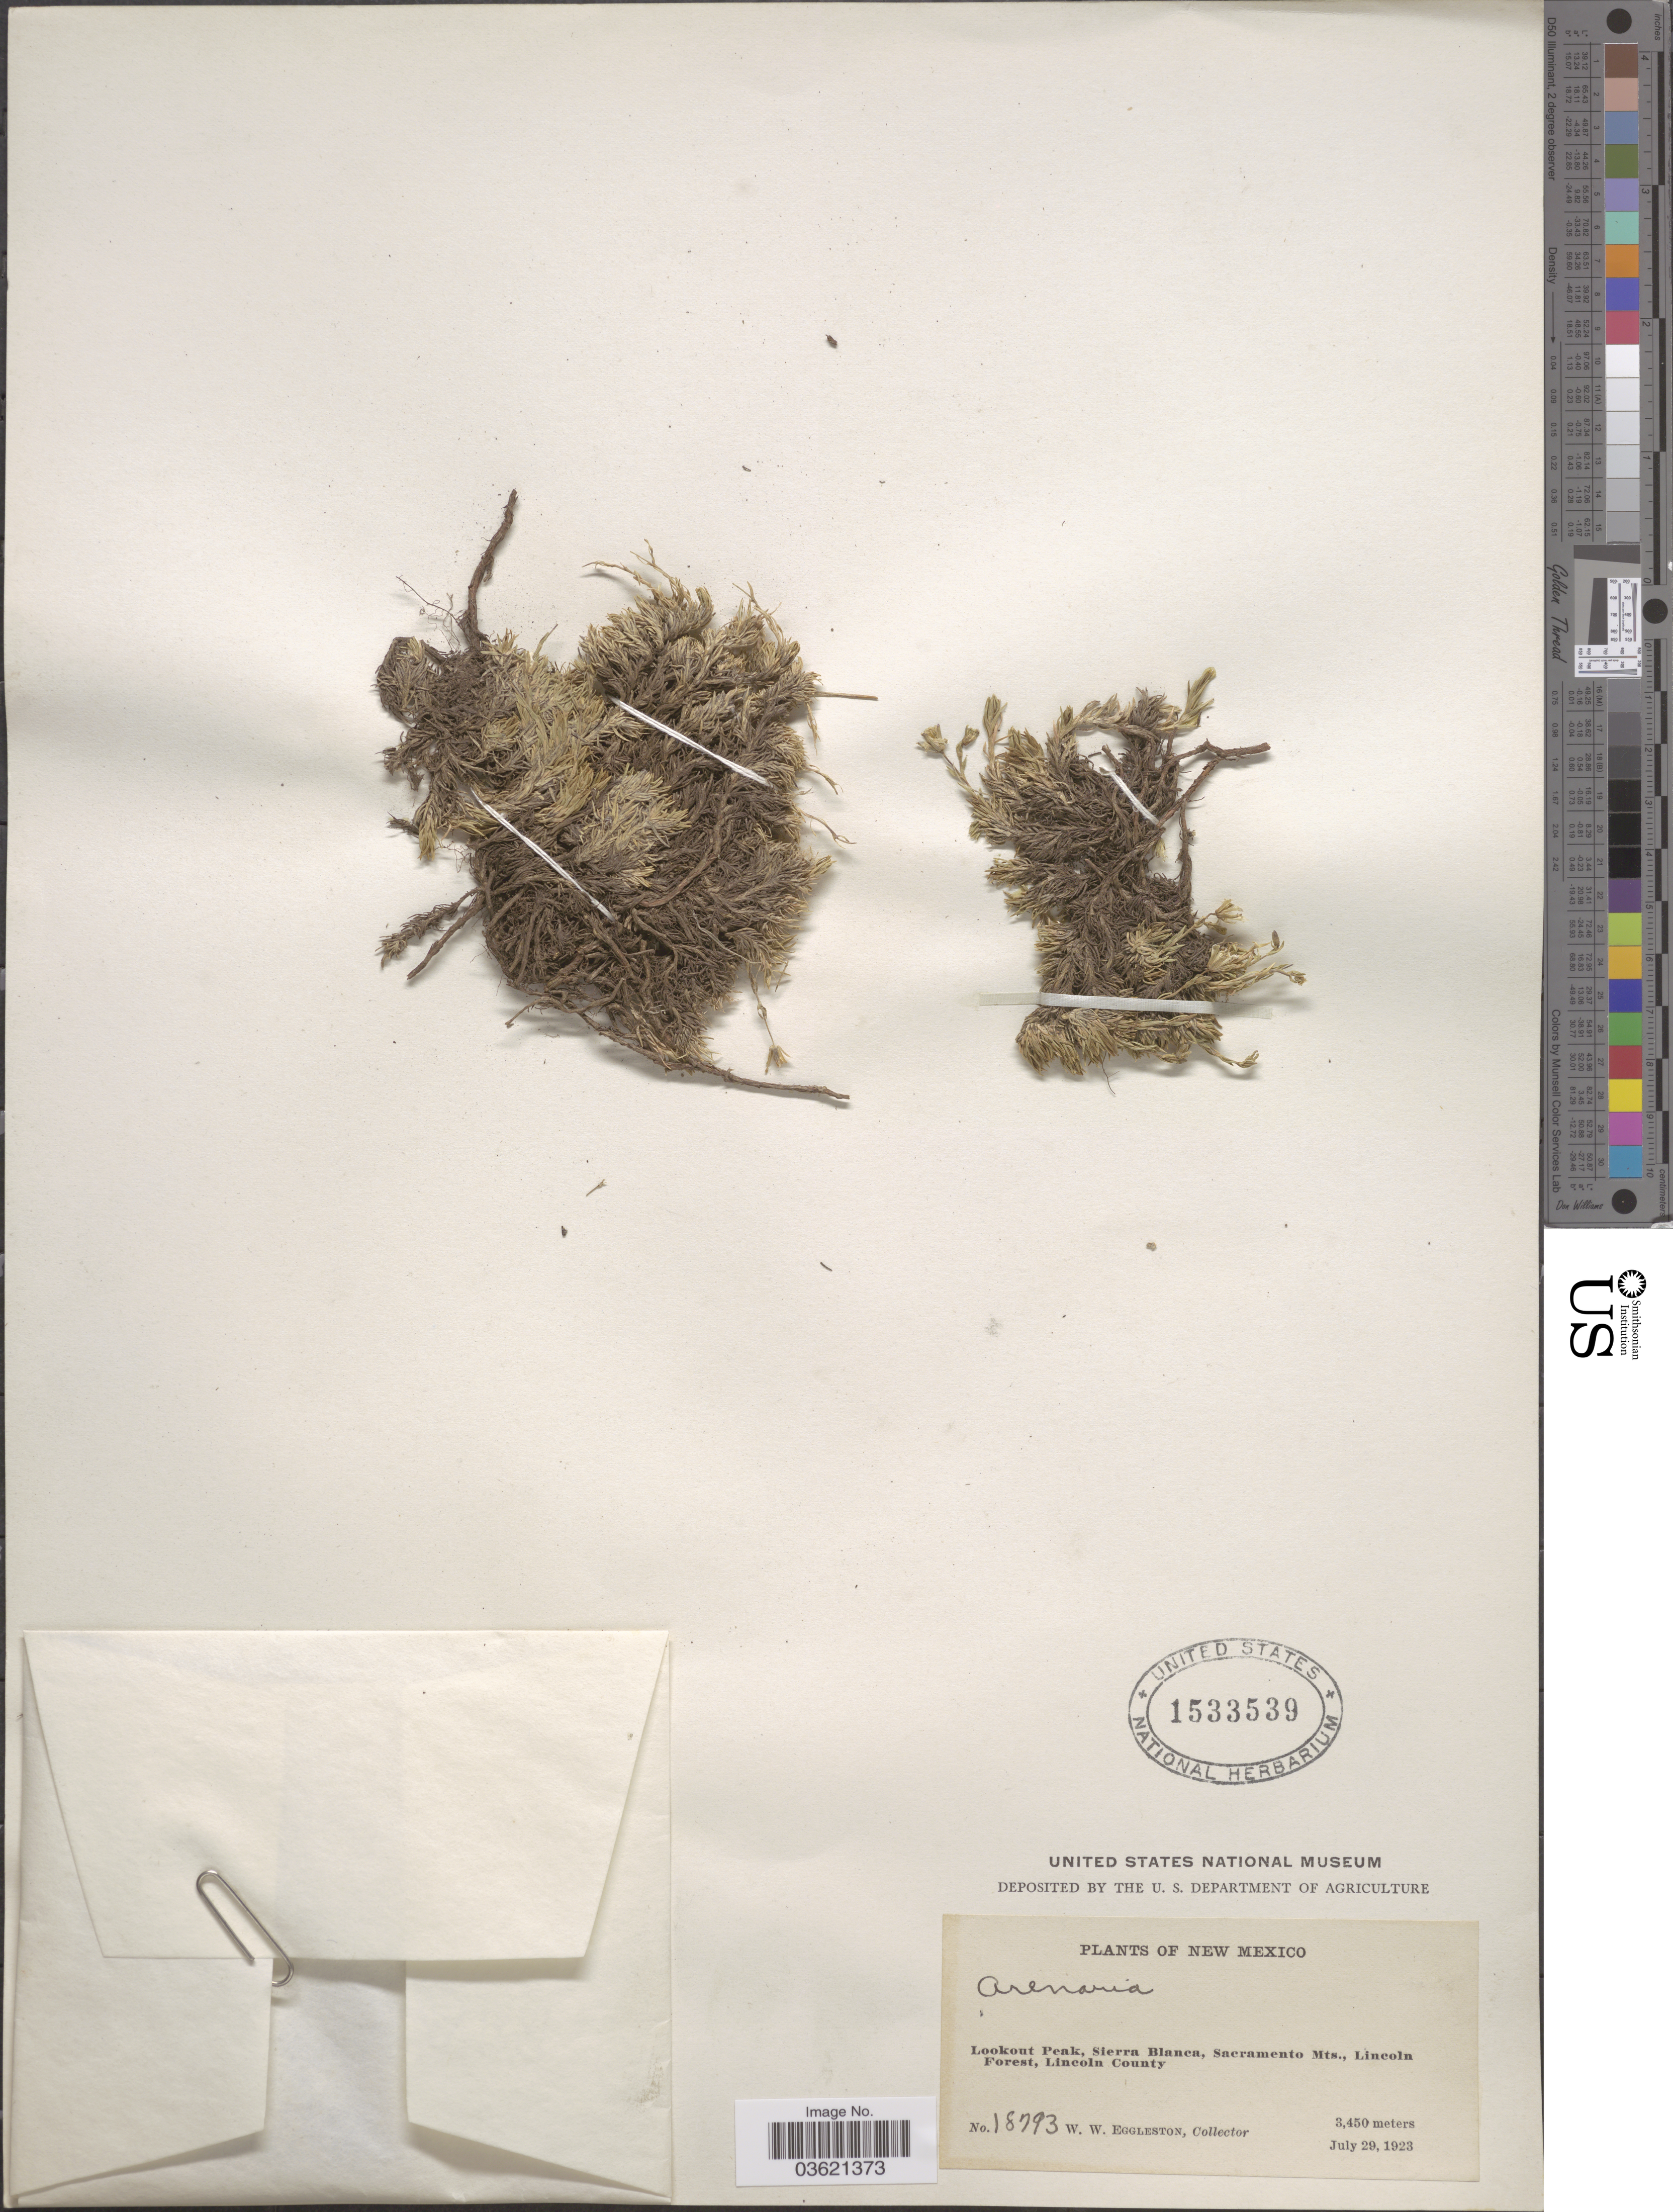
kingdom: Plantae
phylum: Tracheophyta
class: Magnoliopsida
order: Caryophyllales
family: Caryophyllaceae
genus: Arenaria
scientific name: Arenaria sp.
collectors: W. W. Eggleston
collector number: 18793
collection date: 1923-07-29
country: United States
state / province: New Mexico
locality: Lookout Peak, Sierra Blanca, Sacramento Mts., Lincoln Forest, Lincoln County.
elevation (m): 3450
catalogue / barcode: US 1533539